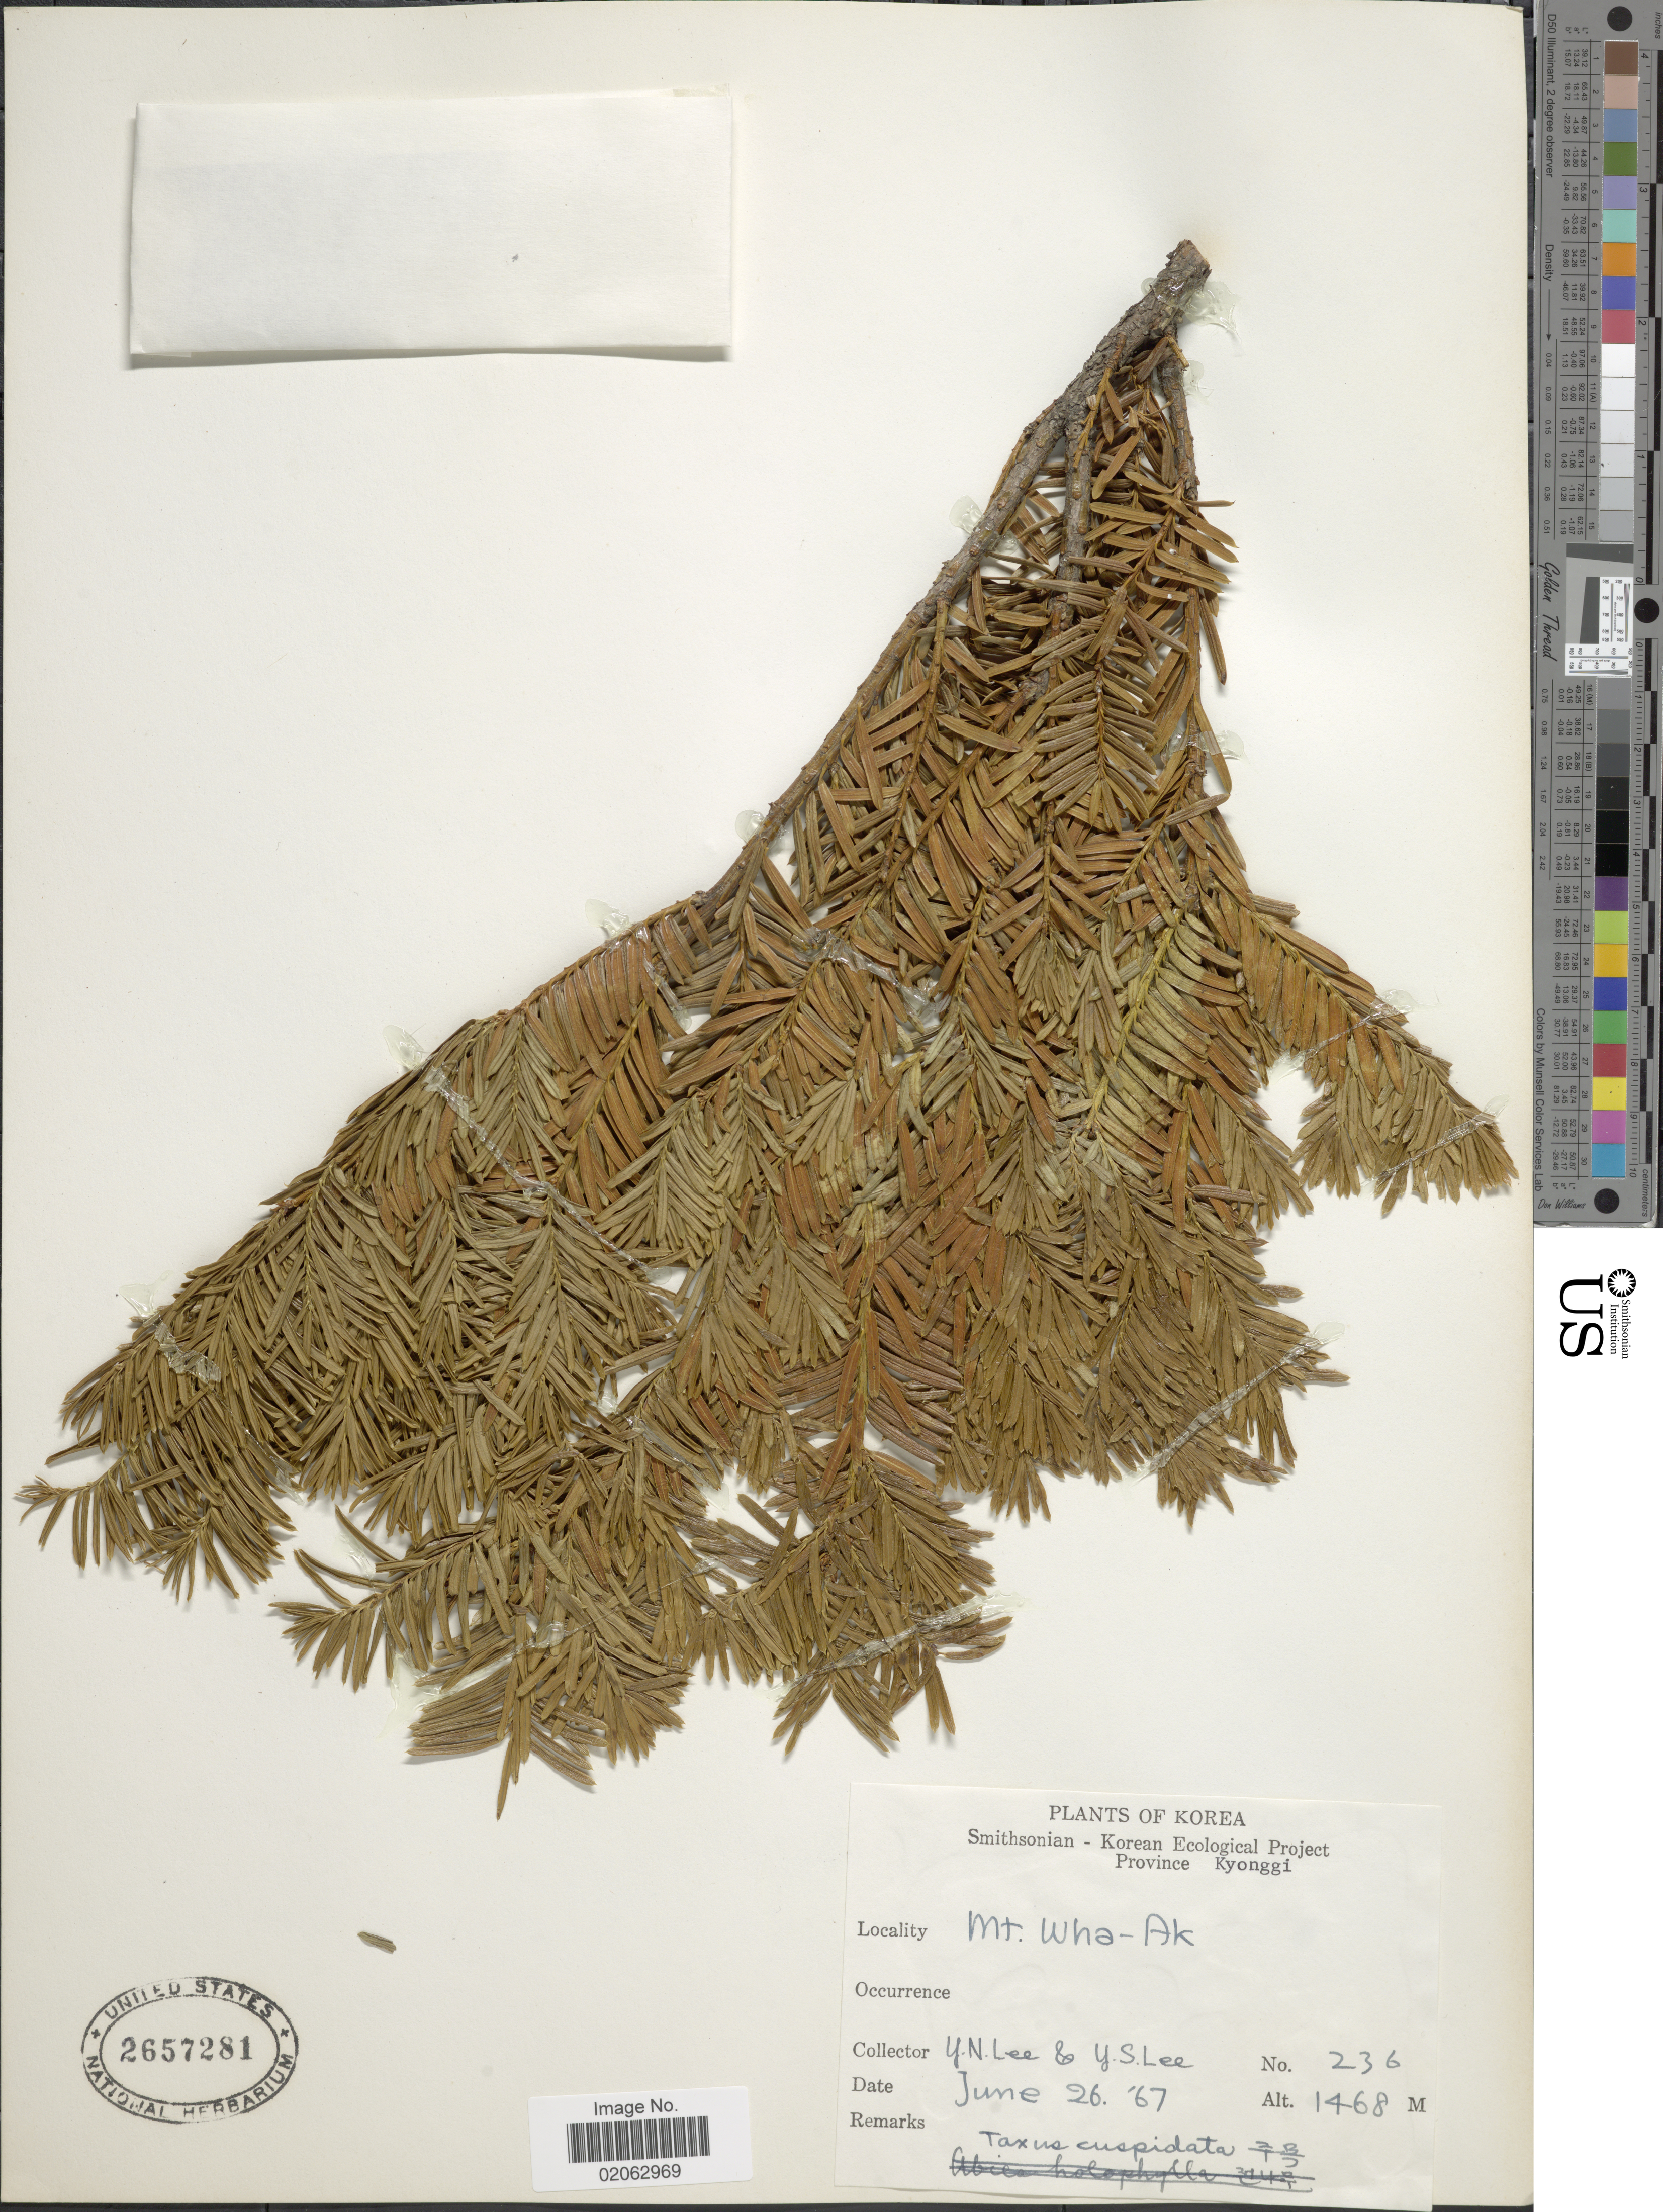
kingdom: Plantae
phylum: Tracheophyta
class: Pinopsida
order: Pinales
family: Taxaceae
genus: Taxus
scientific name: Taxus cuspidata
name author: Siebert & Zucc.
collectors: Y. N. Lee & Y. S. Lee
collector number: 236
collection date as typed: Transcribed d/m/y: 26/6/67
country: North Korea / South Korea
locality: Mt. Wha-Ak, Province Kyonggi.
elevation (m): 1468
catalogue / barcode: US 2657281